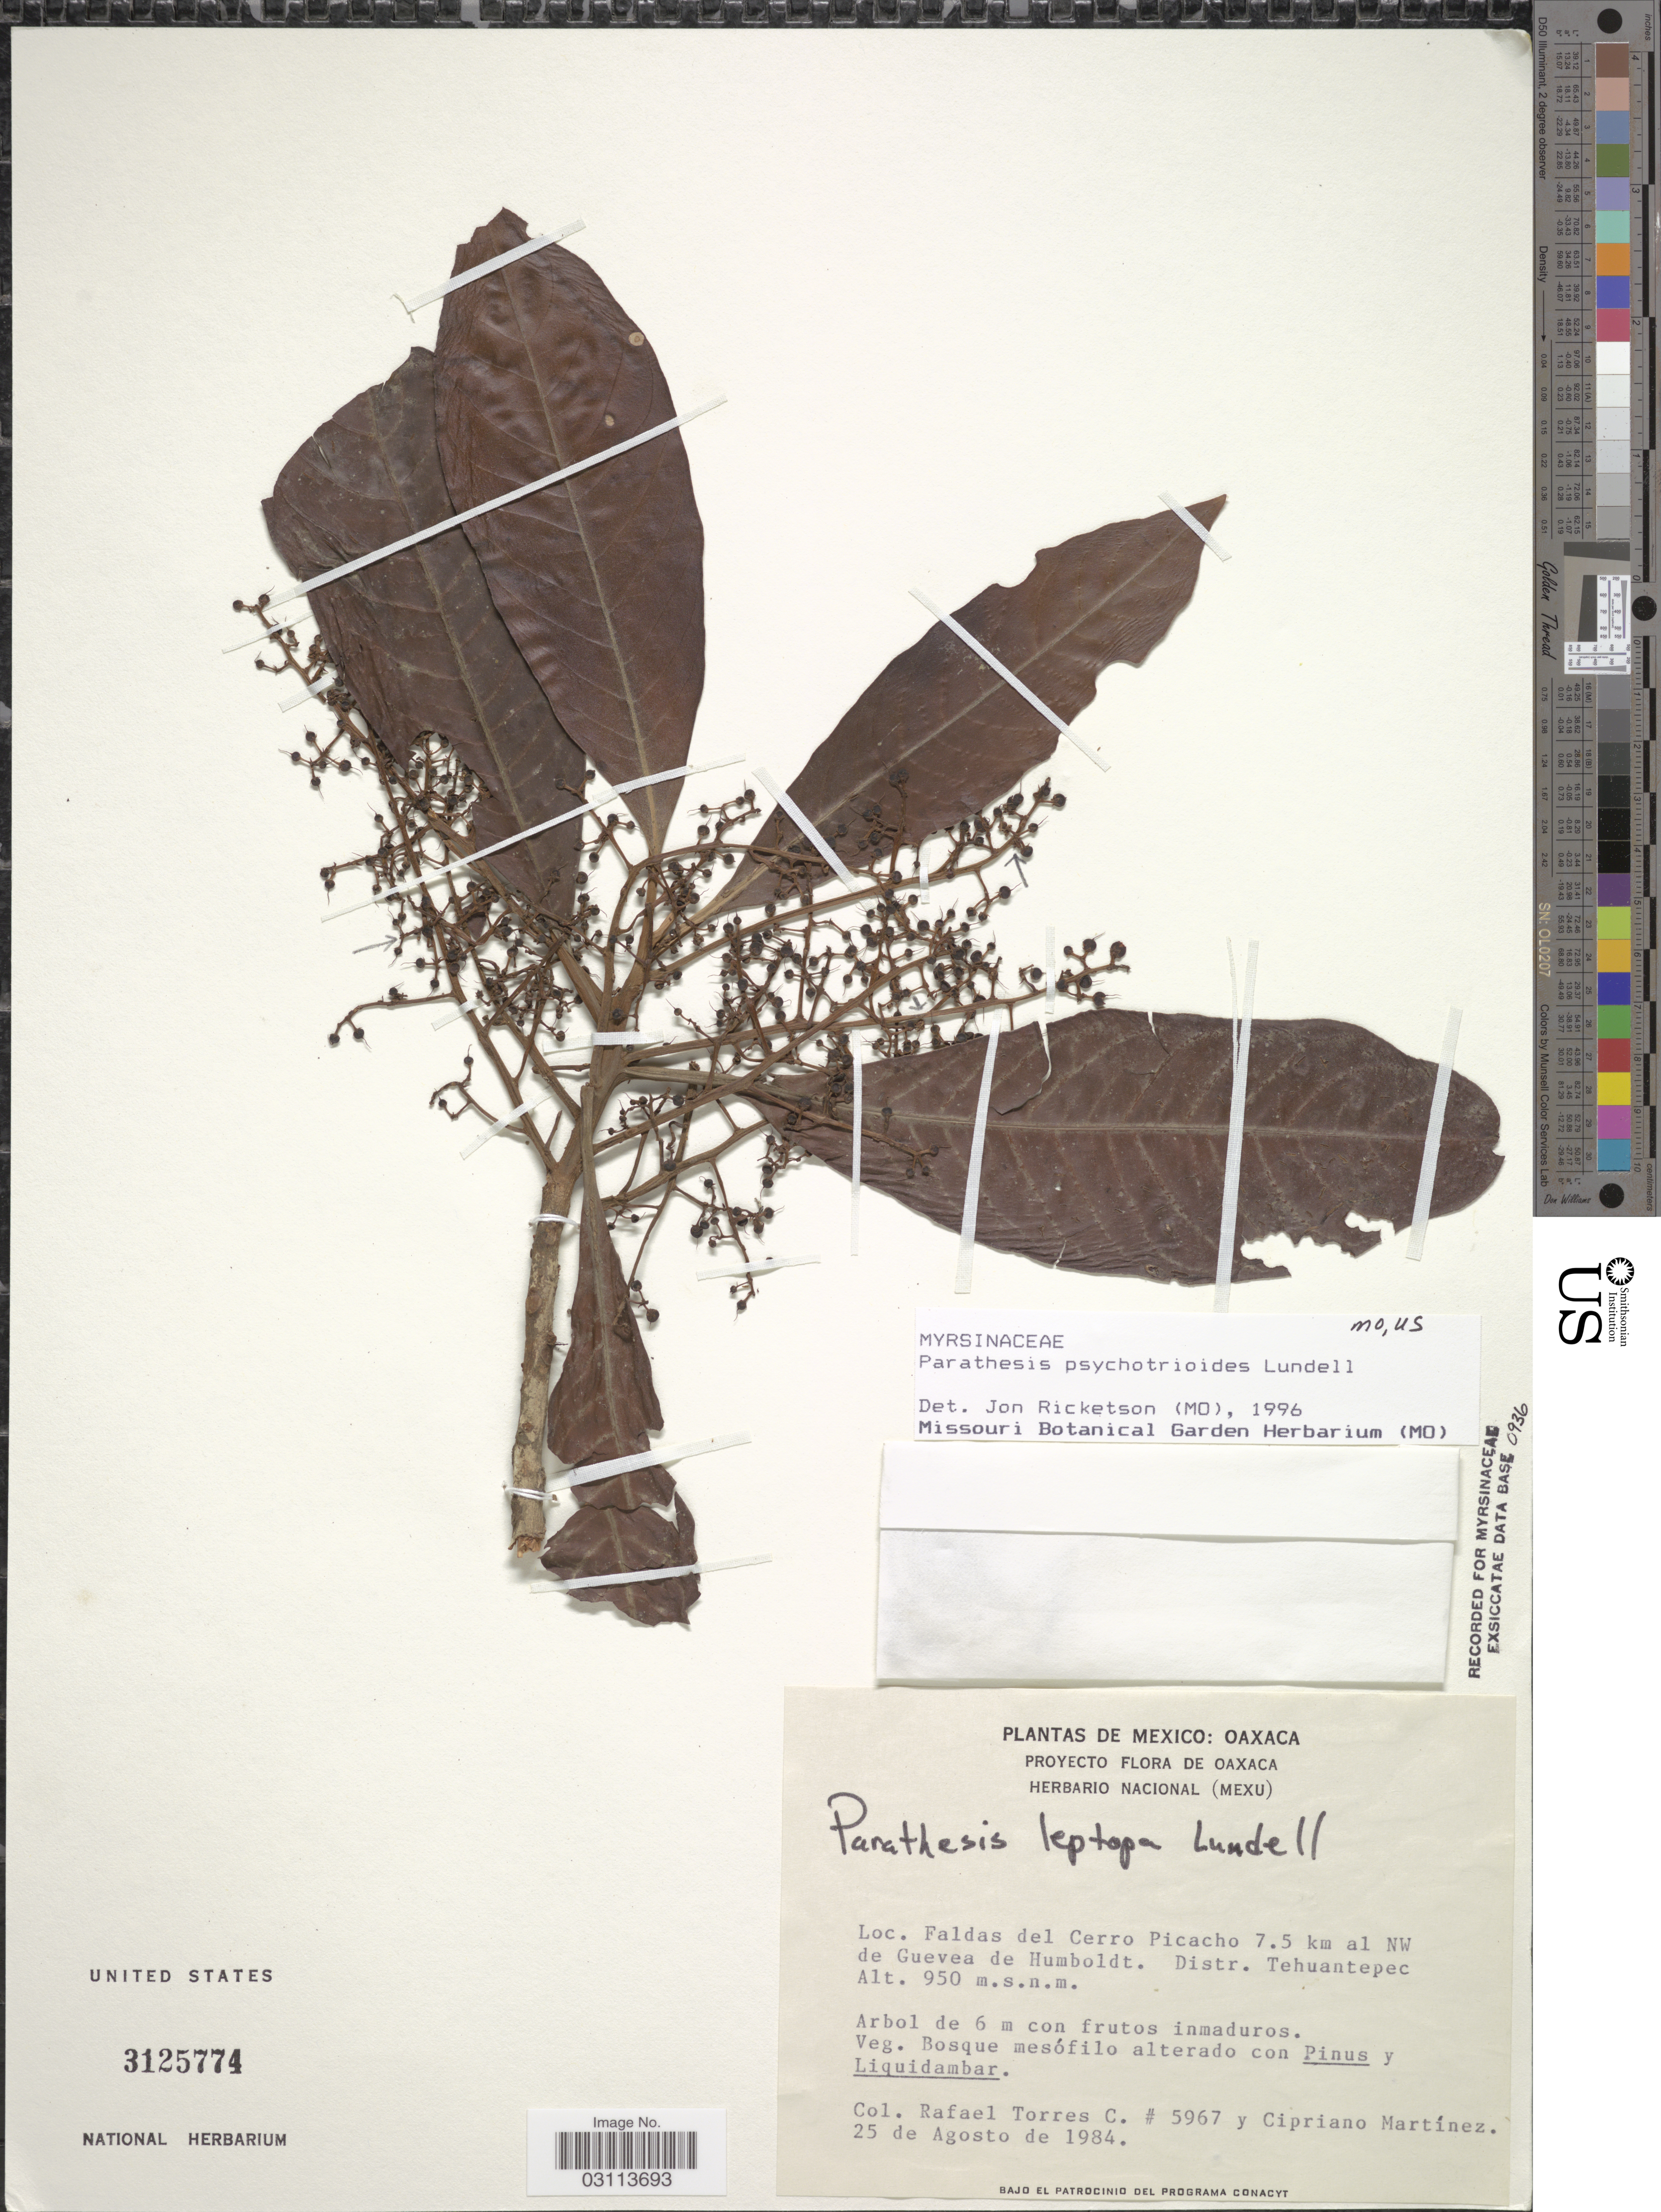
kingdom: Plantae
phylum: Tracheophyta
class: Magnoliopsida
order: Ericales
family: Primulaceae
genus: Parathesis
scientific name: Parathesis psychotrioides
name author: Lundell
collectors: R. Torres C. & C. Martínez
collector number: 5967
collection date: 1984-08-25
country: Mexico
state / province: Oaxaca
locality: Faldas del Cerro Picacho 7.5 km al NW de Guevea de Humboldt. Distr. Tehuantepec.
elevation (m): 950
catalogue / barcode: US 3125774